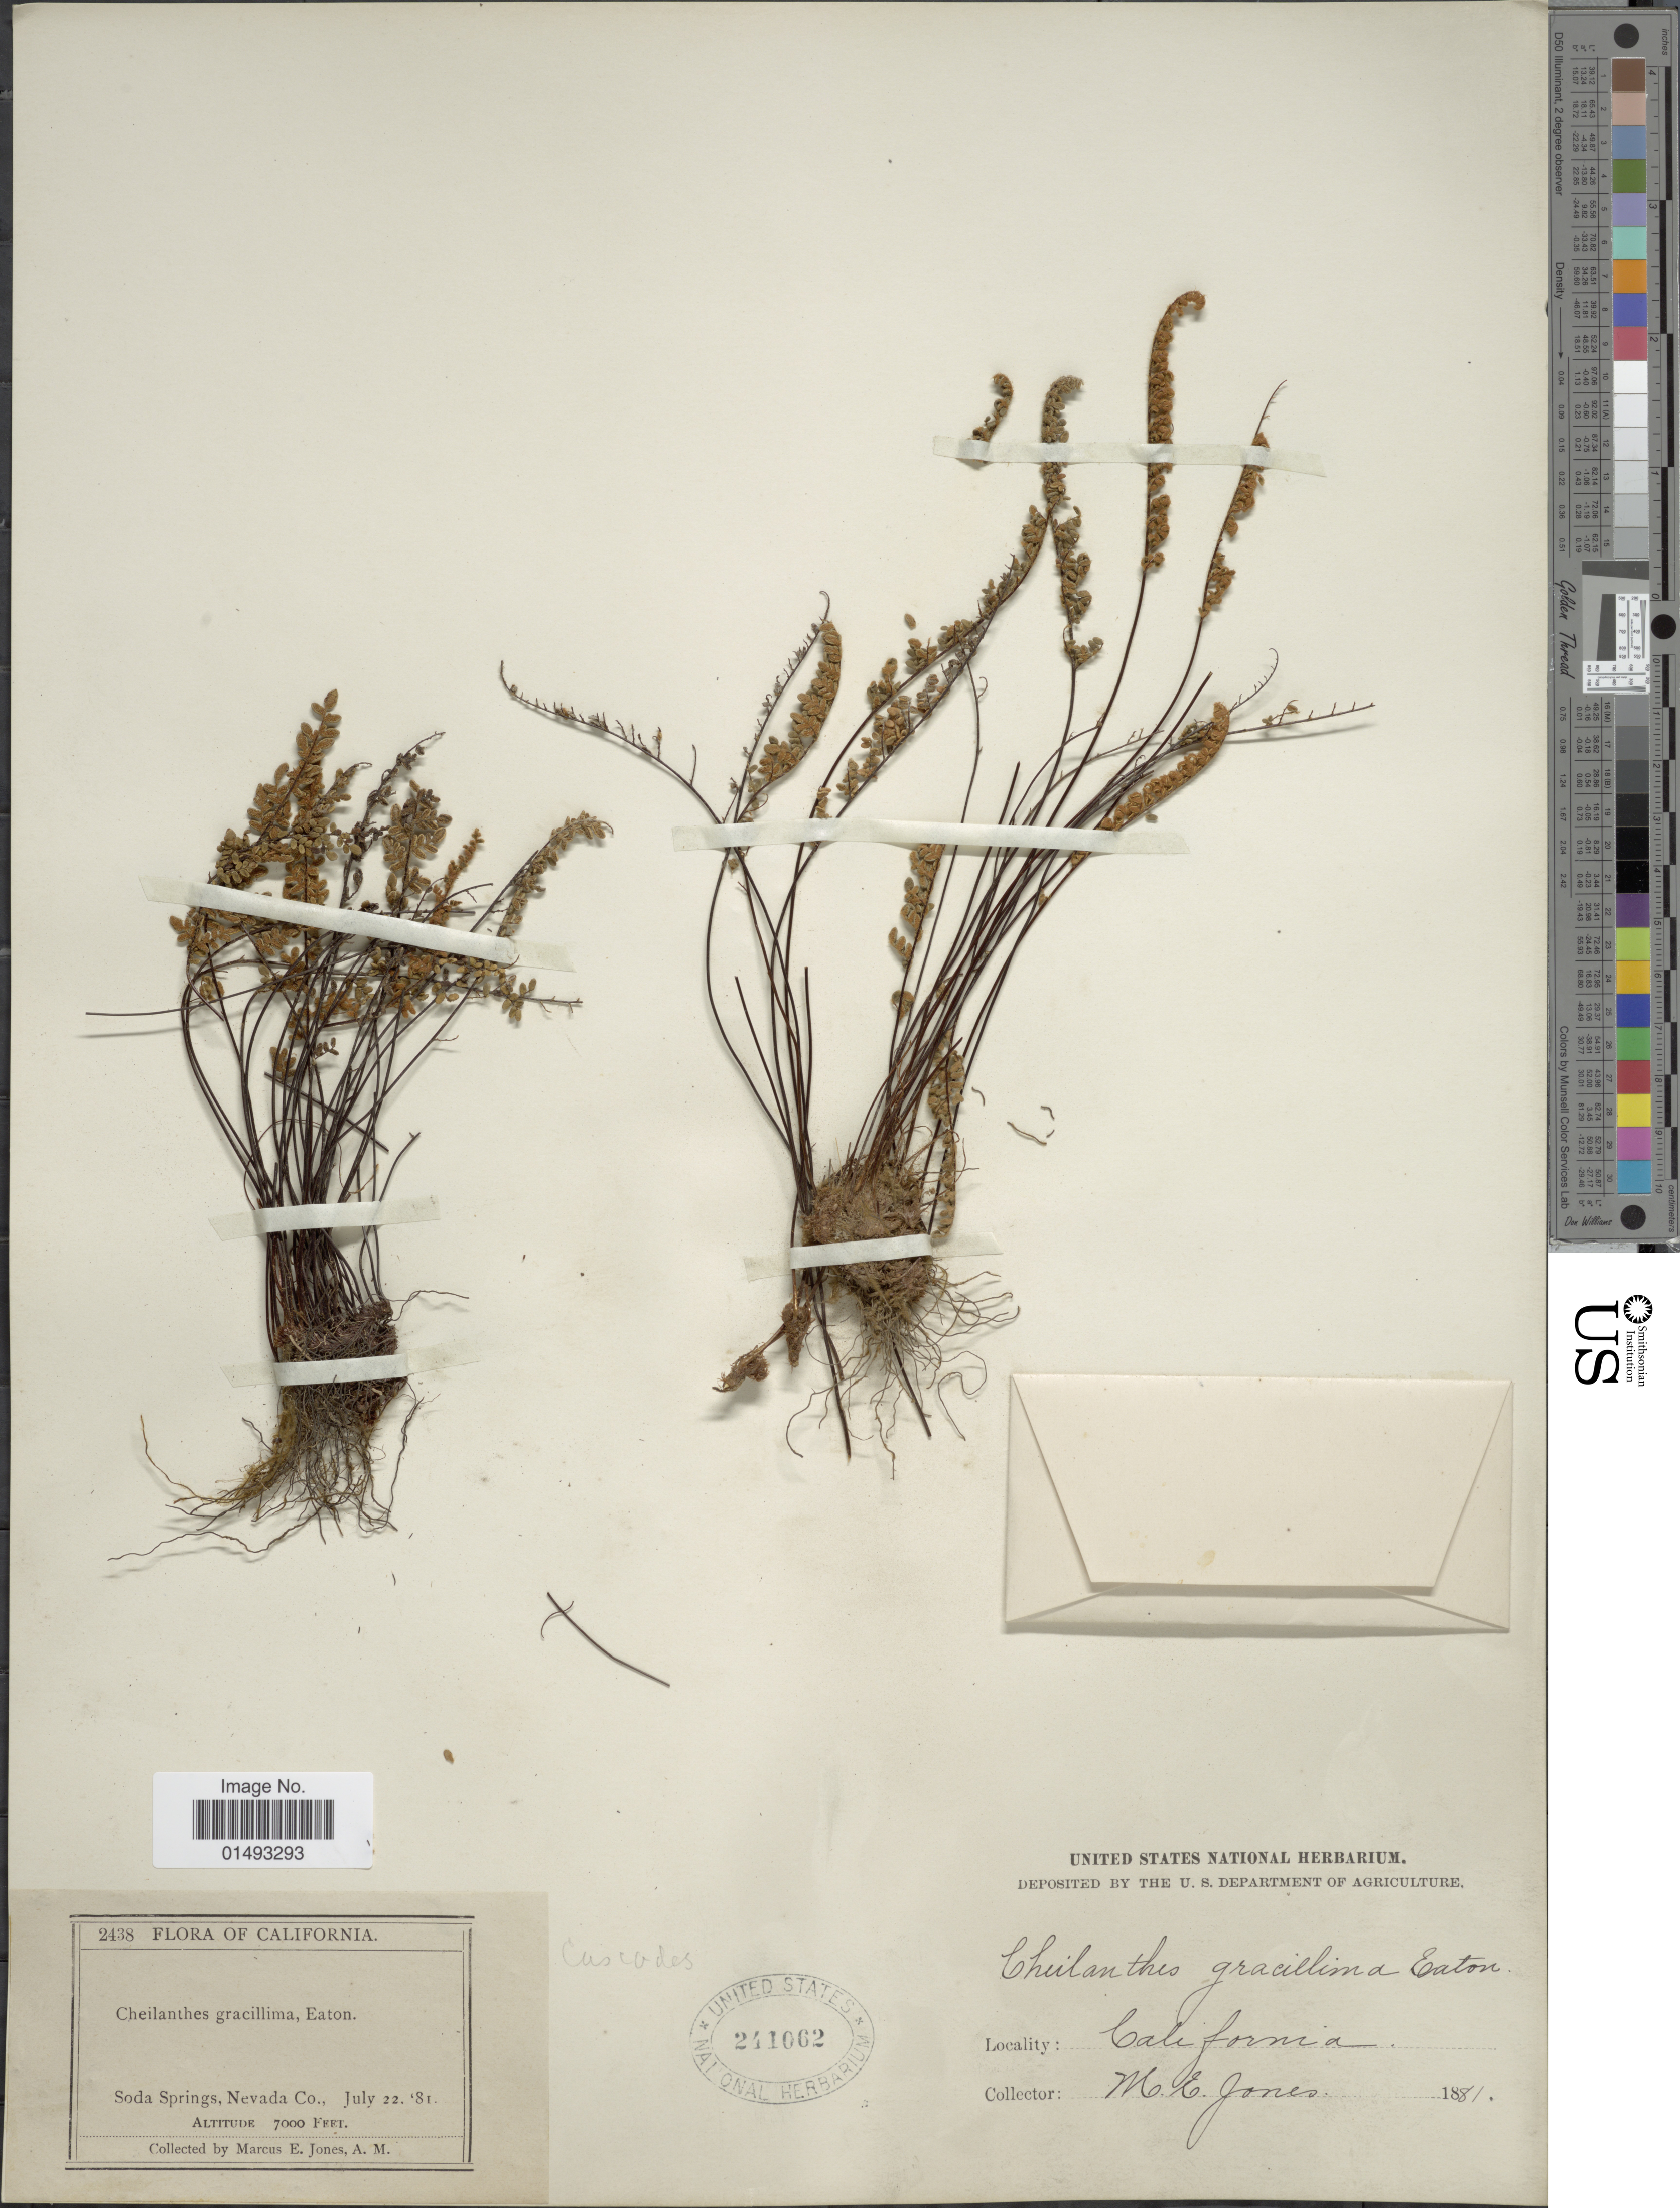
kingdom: Plantae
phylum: Tracheophyta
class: Polypodiopsida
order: Polypodiales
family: Pteridaceae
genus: Myriopteris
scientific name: Myriopteris gracillima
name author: (D.C. Eaton) J. Sm.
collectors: M. E. Jones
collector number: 2438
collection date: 1881-07-22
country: United States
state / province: Nevada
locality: California, Soda Springs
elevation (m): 2134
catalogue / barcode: US 241062